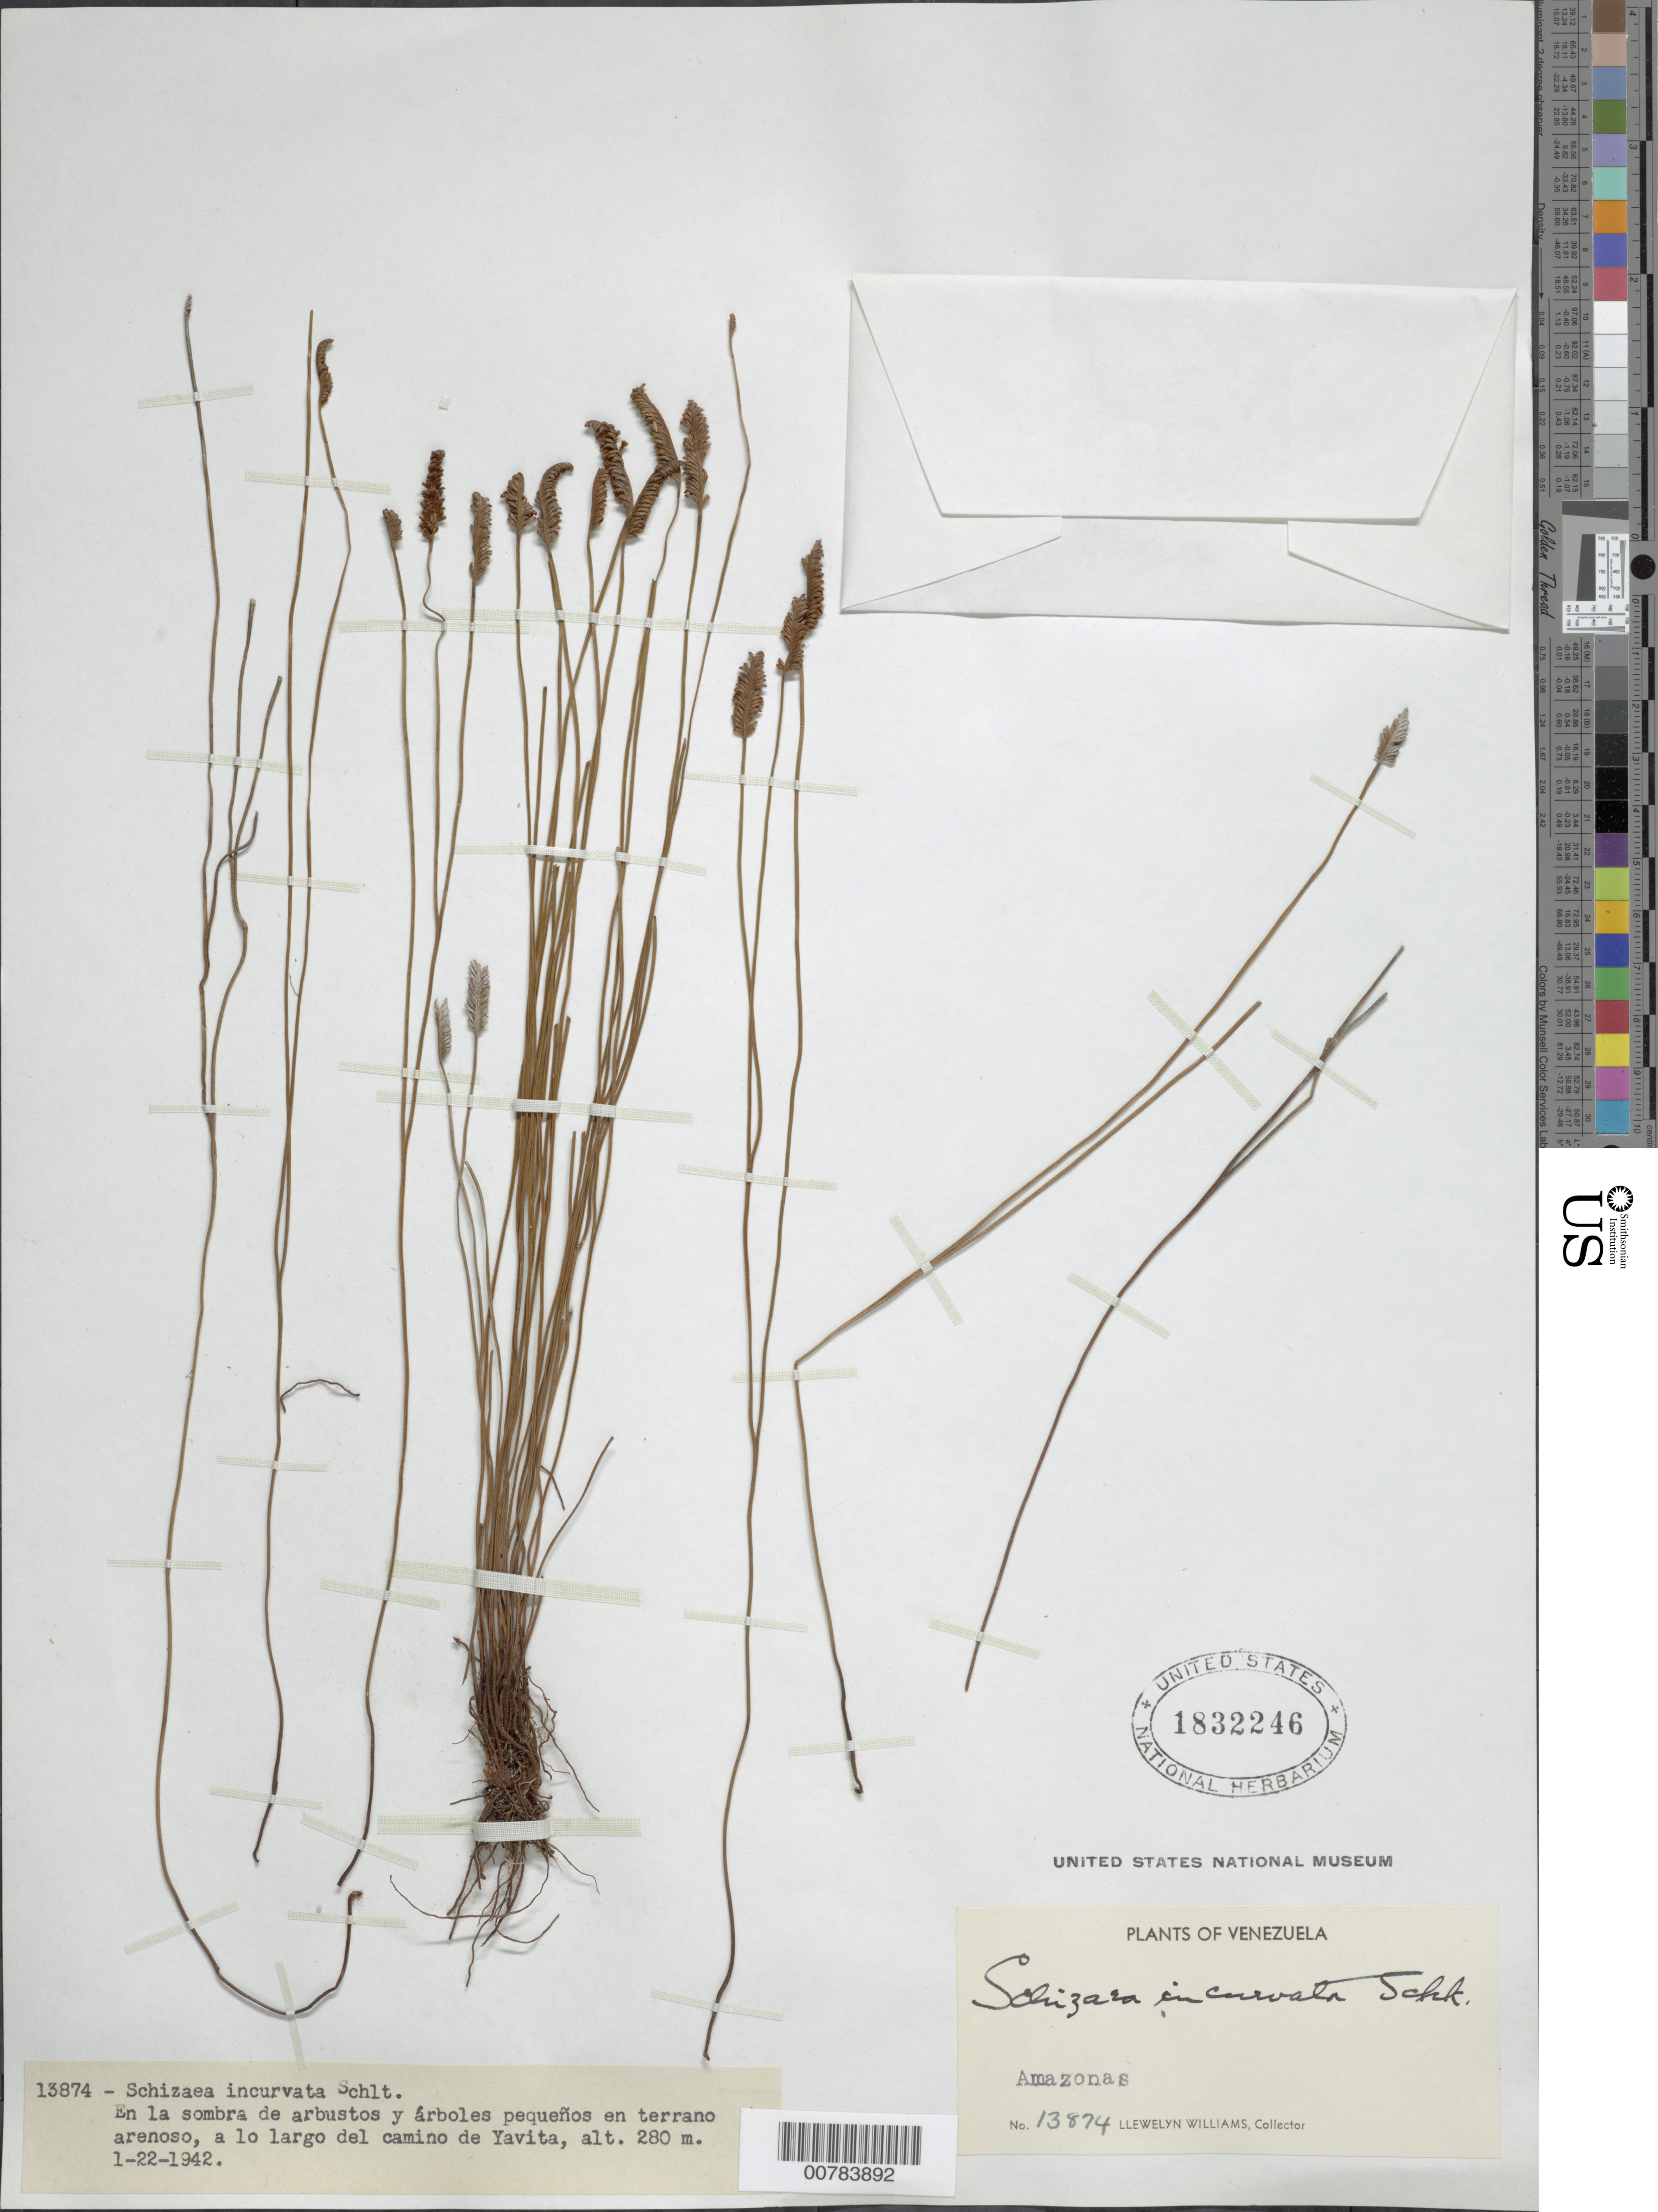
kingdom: Plantae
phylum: Tracheophyta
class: Polypodiopsida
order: Schizaeales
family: Schizaeaceae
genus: Schizaea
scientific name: Schizaea incurvata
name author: Schkuhr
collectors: Ll. Williams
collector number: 13874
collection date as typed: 22-Jan-42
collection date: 1942-01-22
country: Venezuela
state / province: Amazonas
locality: Yavita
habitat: Sombra de arbustos y árboles pequeños en terrano arenoso, a lo largo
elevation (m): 280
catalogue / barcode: US 1832246